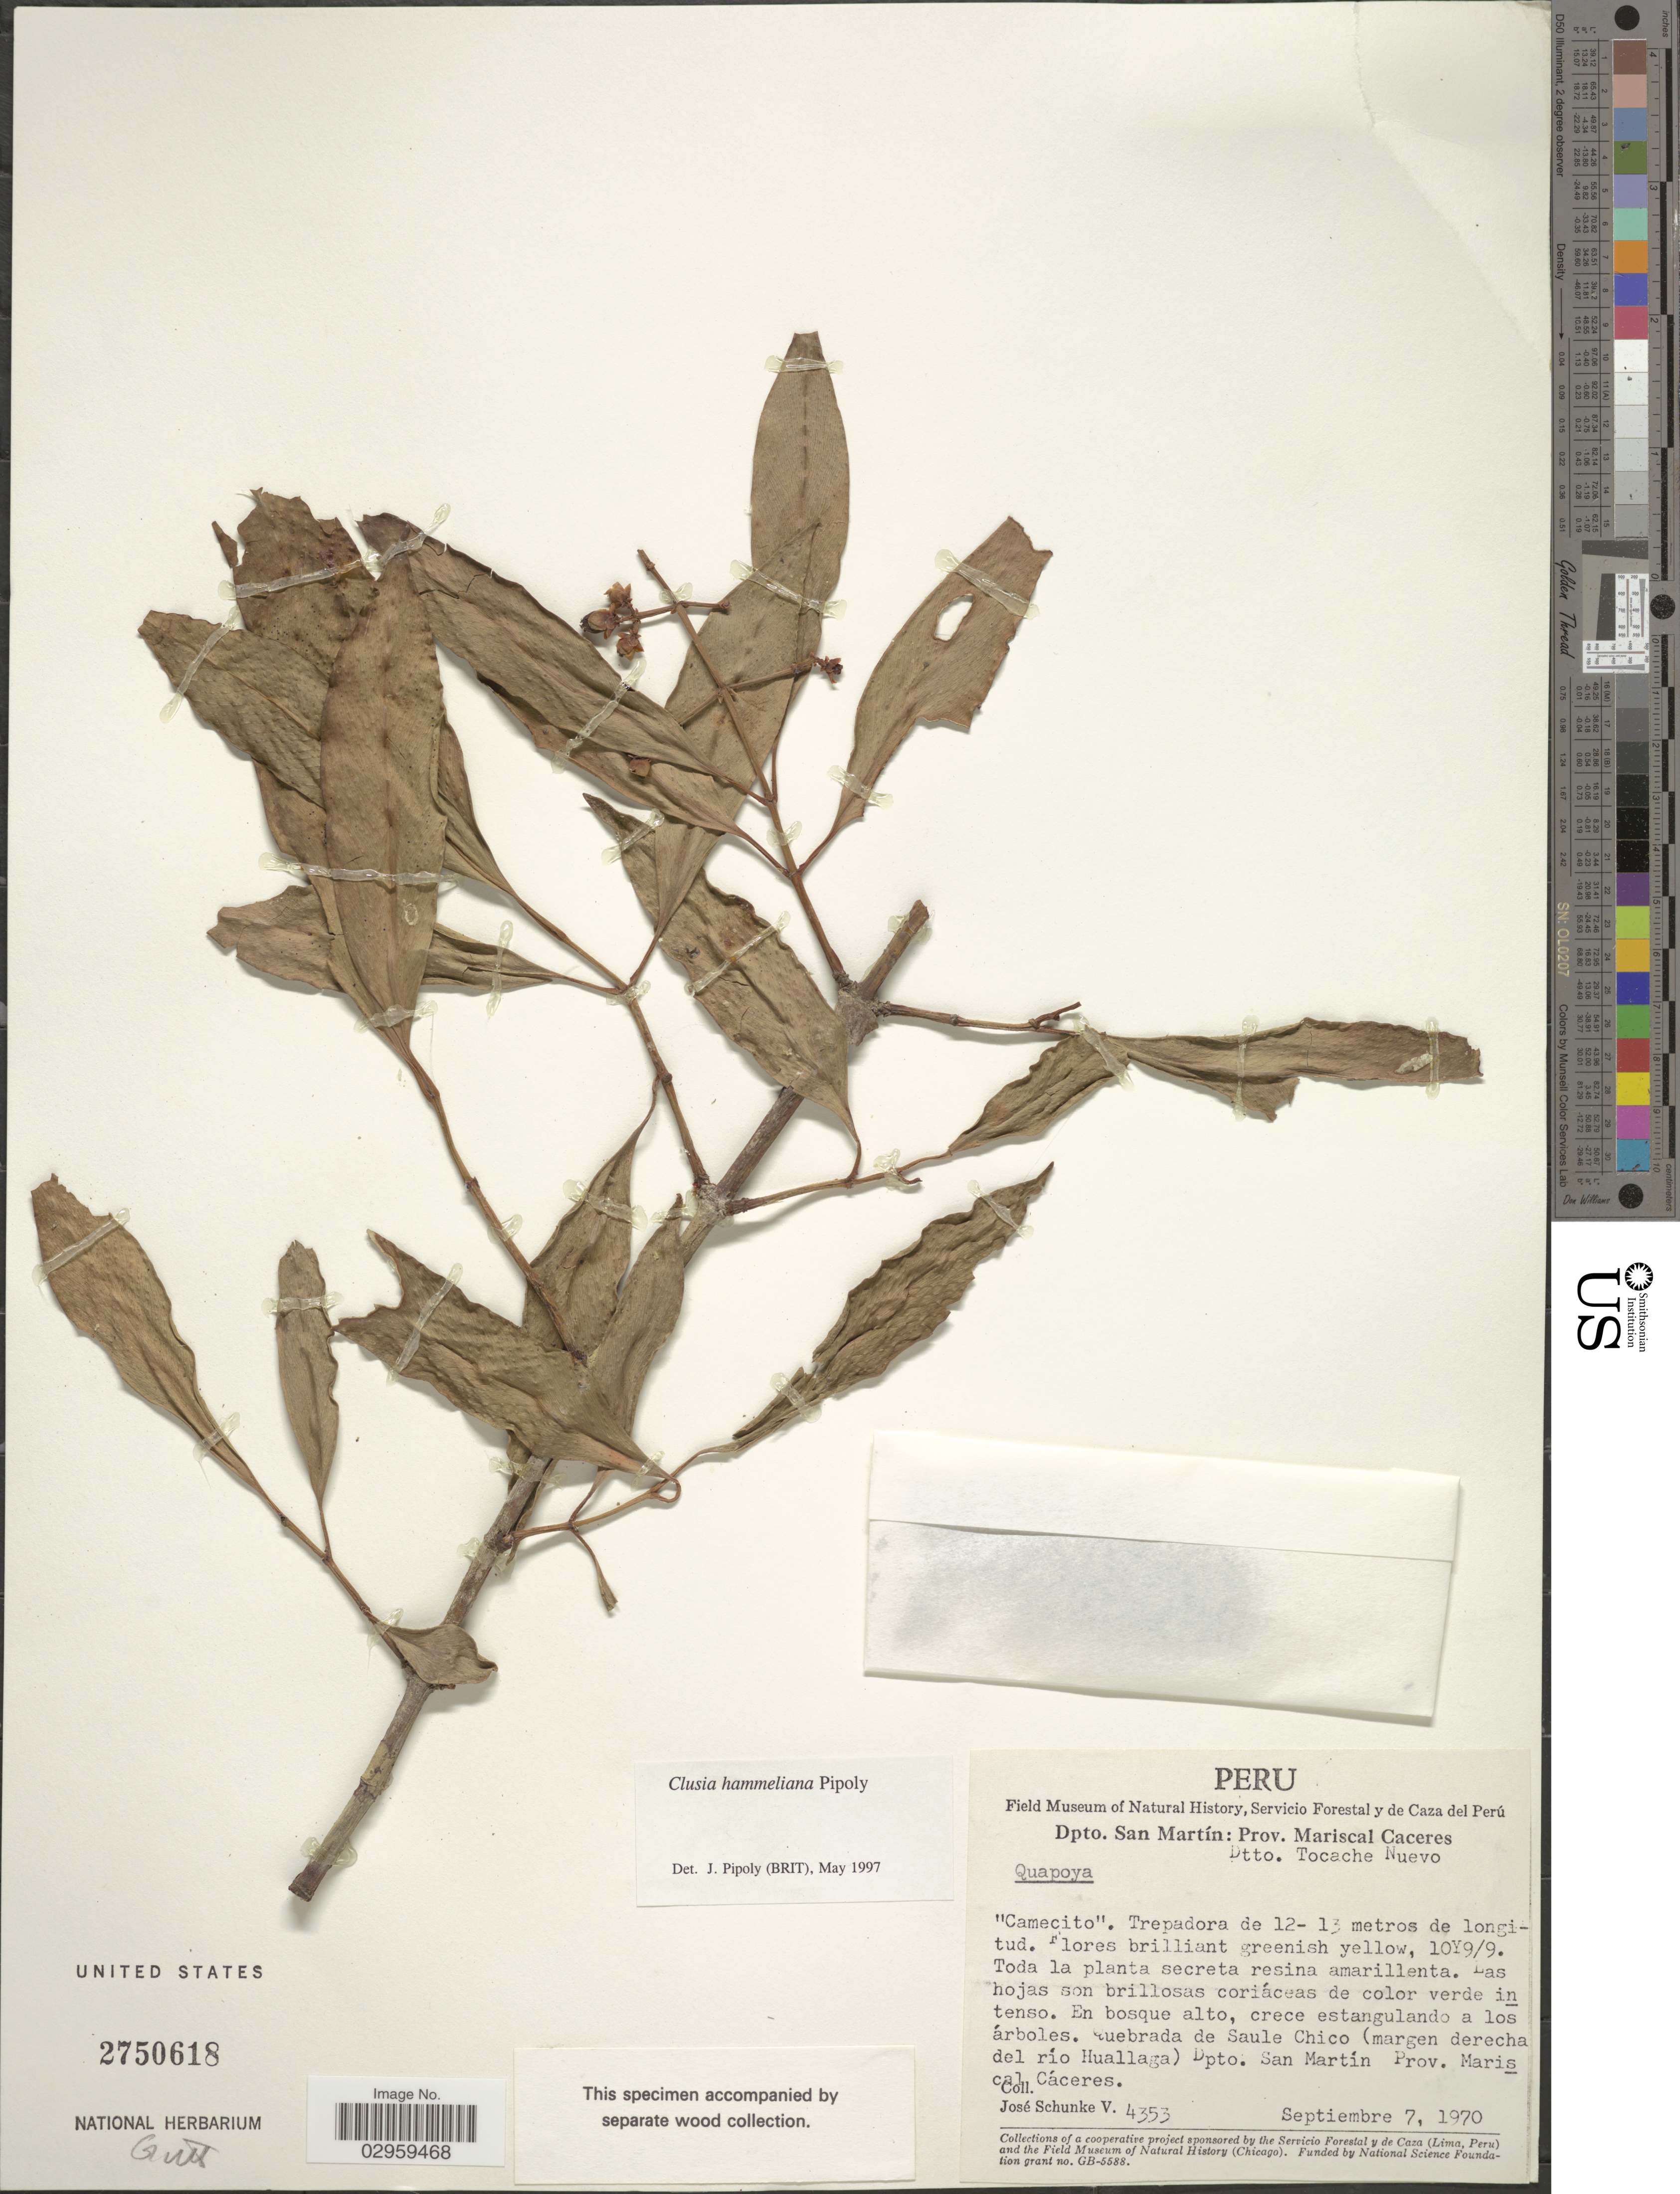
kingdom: Plantae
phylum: Tracheophyta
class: Magnoliopsida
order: Malpighiales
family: Clusiaceae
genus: Clusia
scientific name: Clusia hammeliana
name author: Pipoly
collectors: J. Schunke Vigo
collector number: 4353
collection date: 1970-09-07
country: Peru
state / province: San Martín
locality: Dpto. San Martín: Prov. Mariscal Caceres. Dtto. Tocache Nuevo. Quebrada de Saule Chico (margen derecha del río Huallaga) Dpto. San Martín Prov. Mariscal Cáceres.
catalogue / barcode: US 2750618